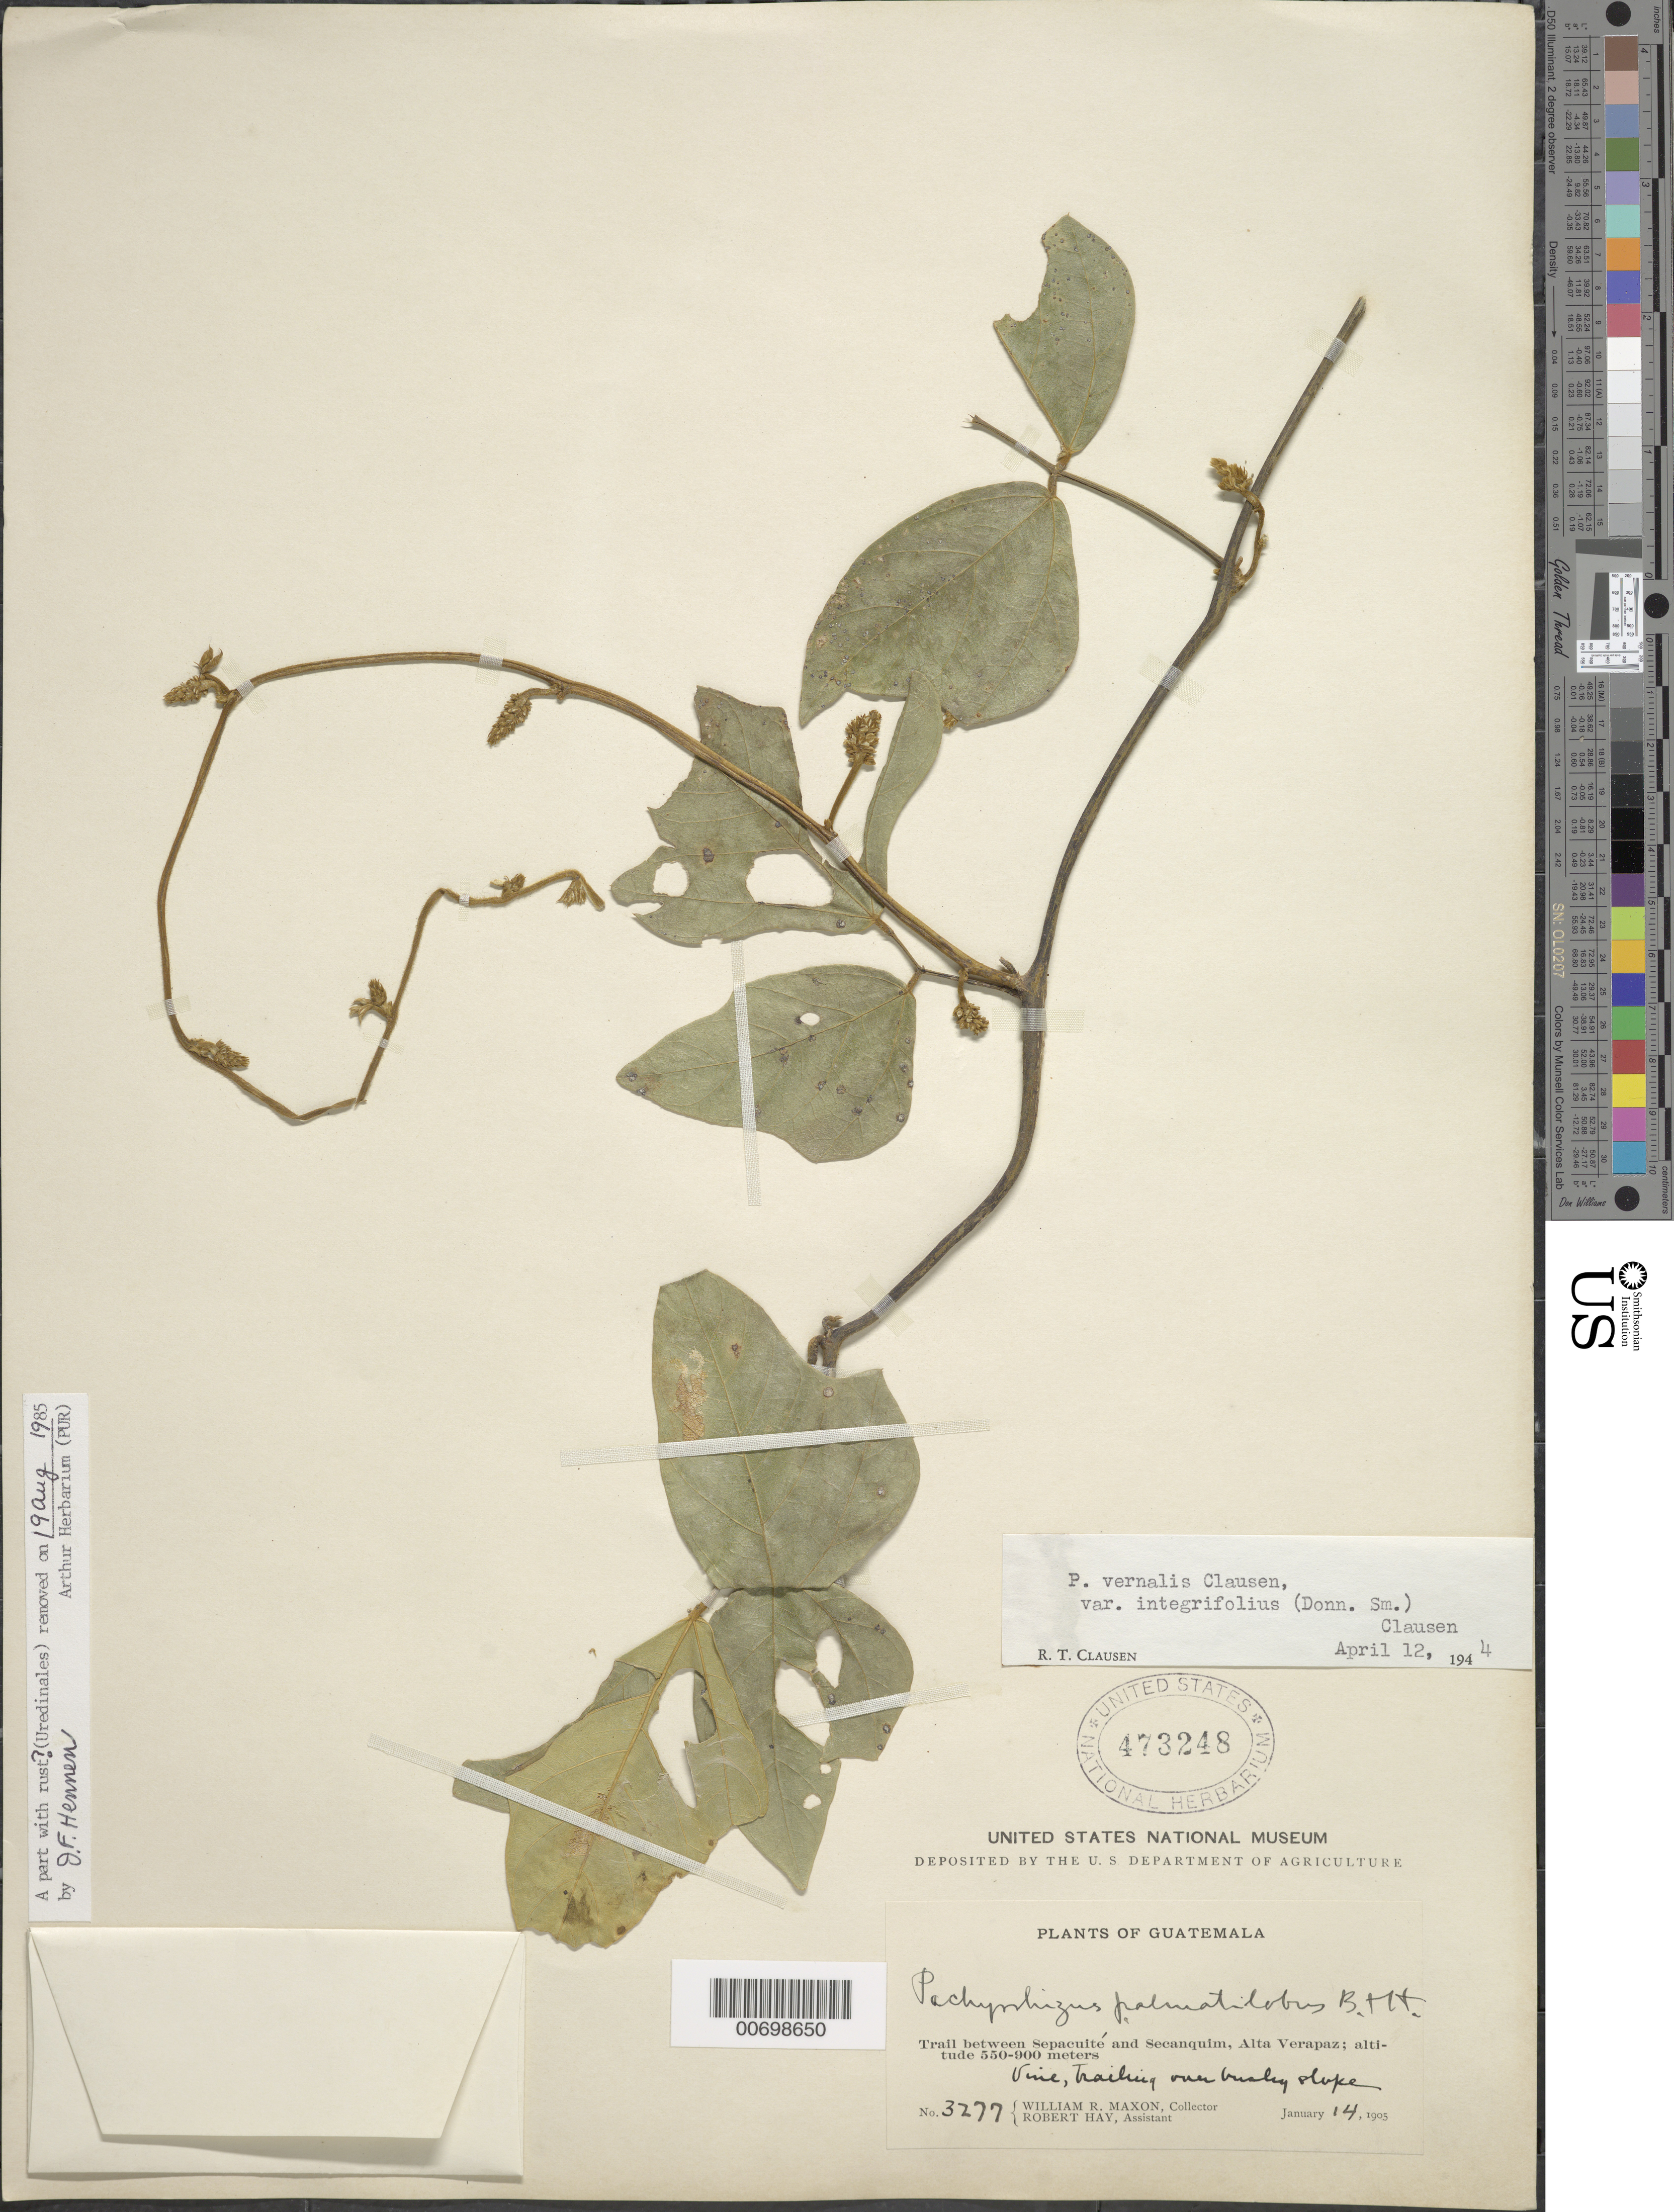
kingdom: Plantae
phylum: Tracheophyta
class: Magnoliopsida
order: Fabales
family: Fabaceae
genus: Pachyrhizus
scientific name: Pachyrhizus vernalis var. integrifolius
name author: (Donn. Sm.) R.T. Clausen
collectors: W. R. Maxon & R. H. Hay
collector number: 3277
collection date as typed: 14 Jan 1905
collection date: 1905-01-14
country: Guatemala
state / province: Alta Verapaz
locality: trail between Sepacuite and Secamquin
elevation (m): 550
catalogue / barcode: US 473248